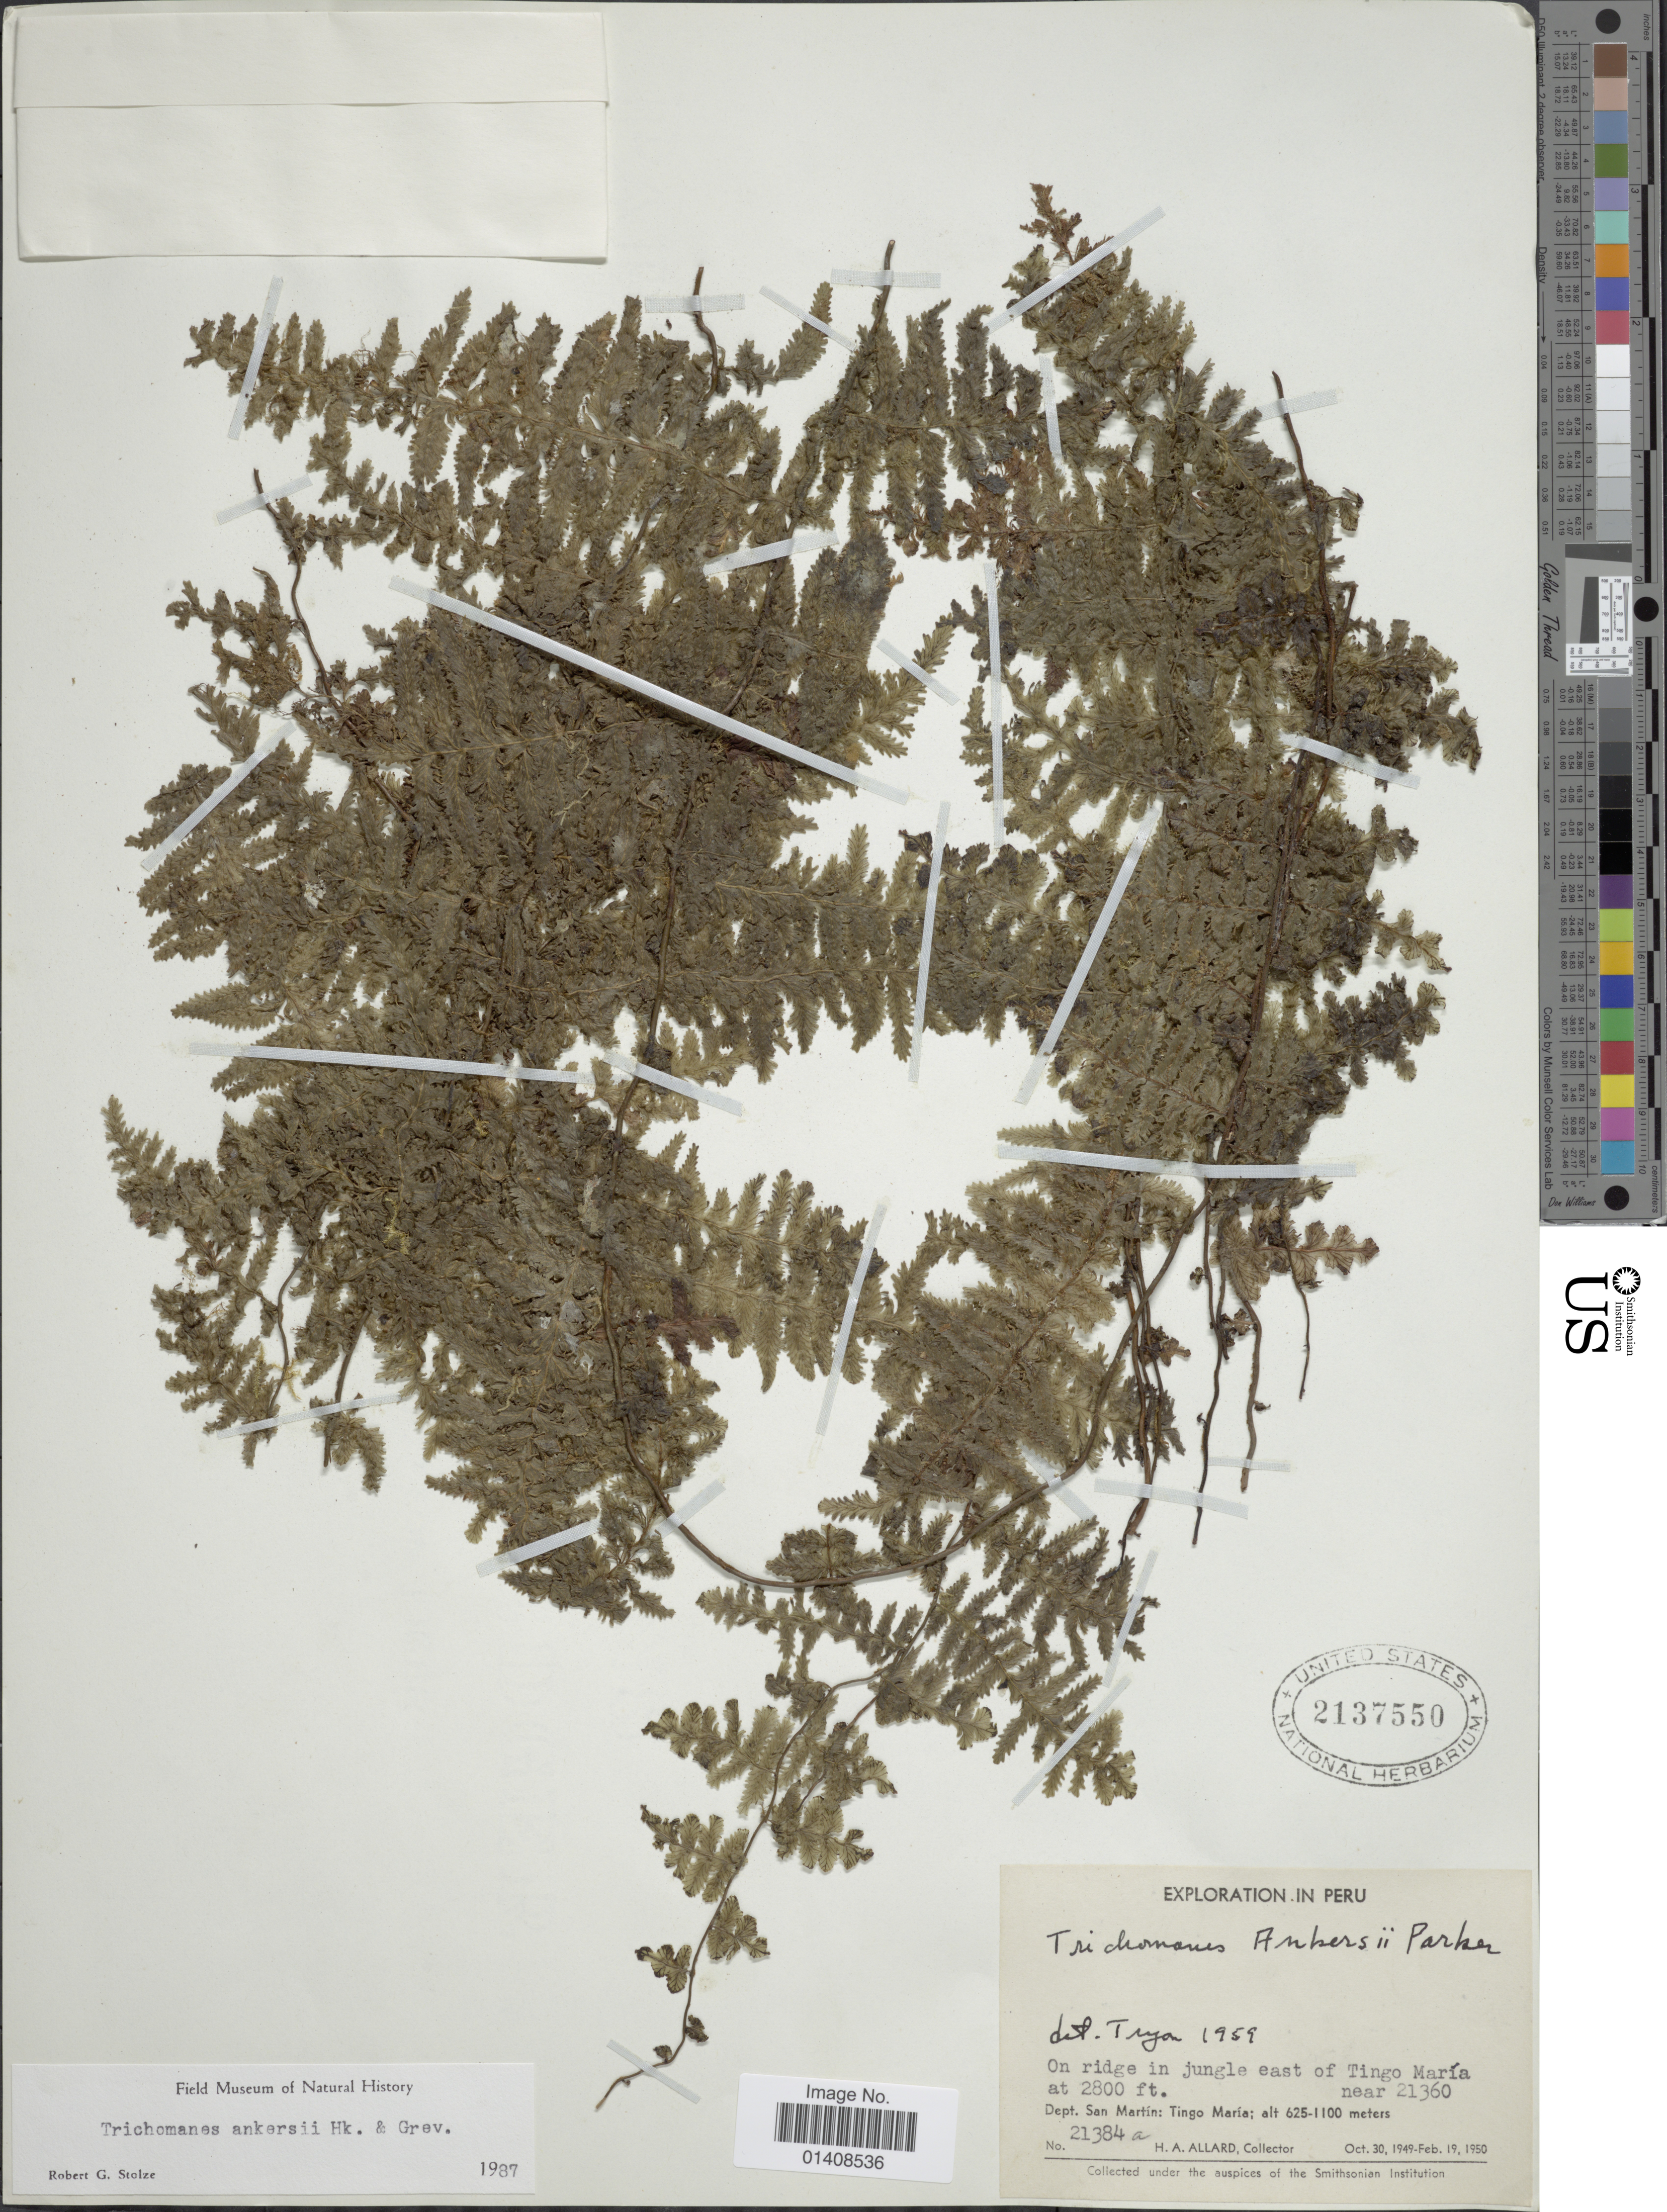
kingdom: Plantae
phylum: Tracheophyta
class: Polypodiopsida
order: Hymenophyllales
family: Hymenophyllaceae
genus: Trichomanes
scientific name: Trichomanes ankersii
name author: C. Parker ex Hook. & Grev.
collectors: H. A. Allard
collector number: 21384a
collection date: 1949-10-30/1950-02-19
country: Peru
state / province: San Martín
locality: On ridge in jungle east of Tingo Maria, Tingo Maria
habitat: on ridge in jungle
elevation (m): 853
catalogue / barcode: US 2137550